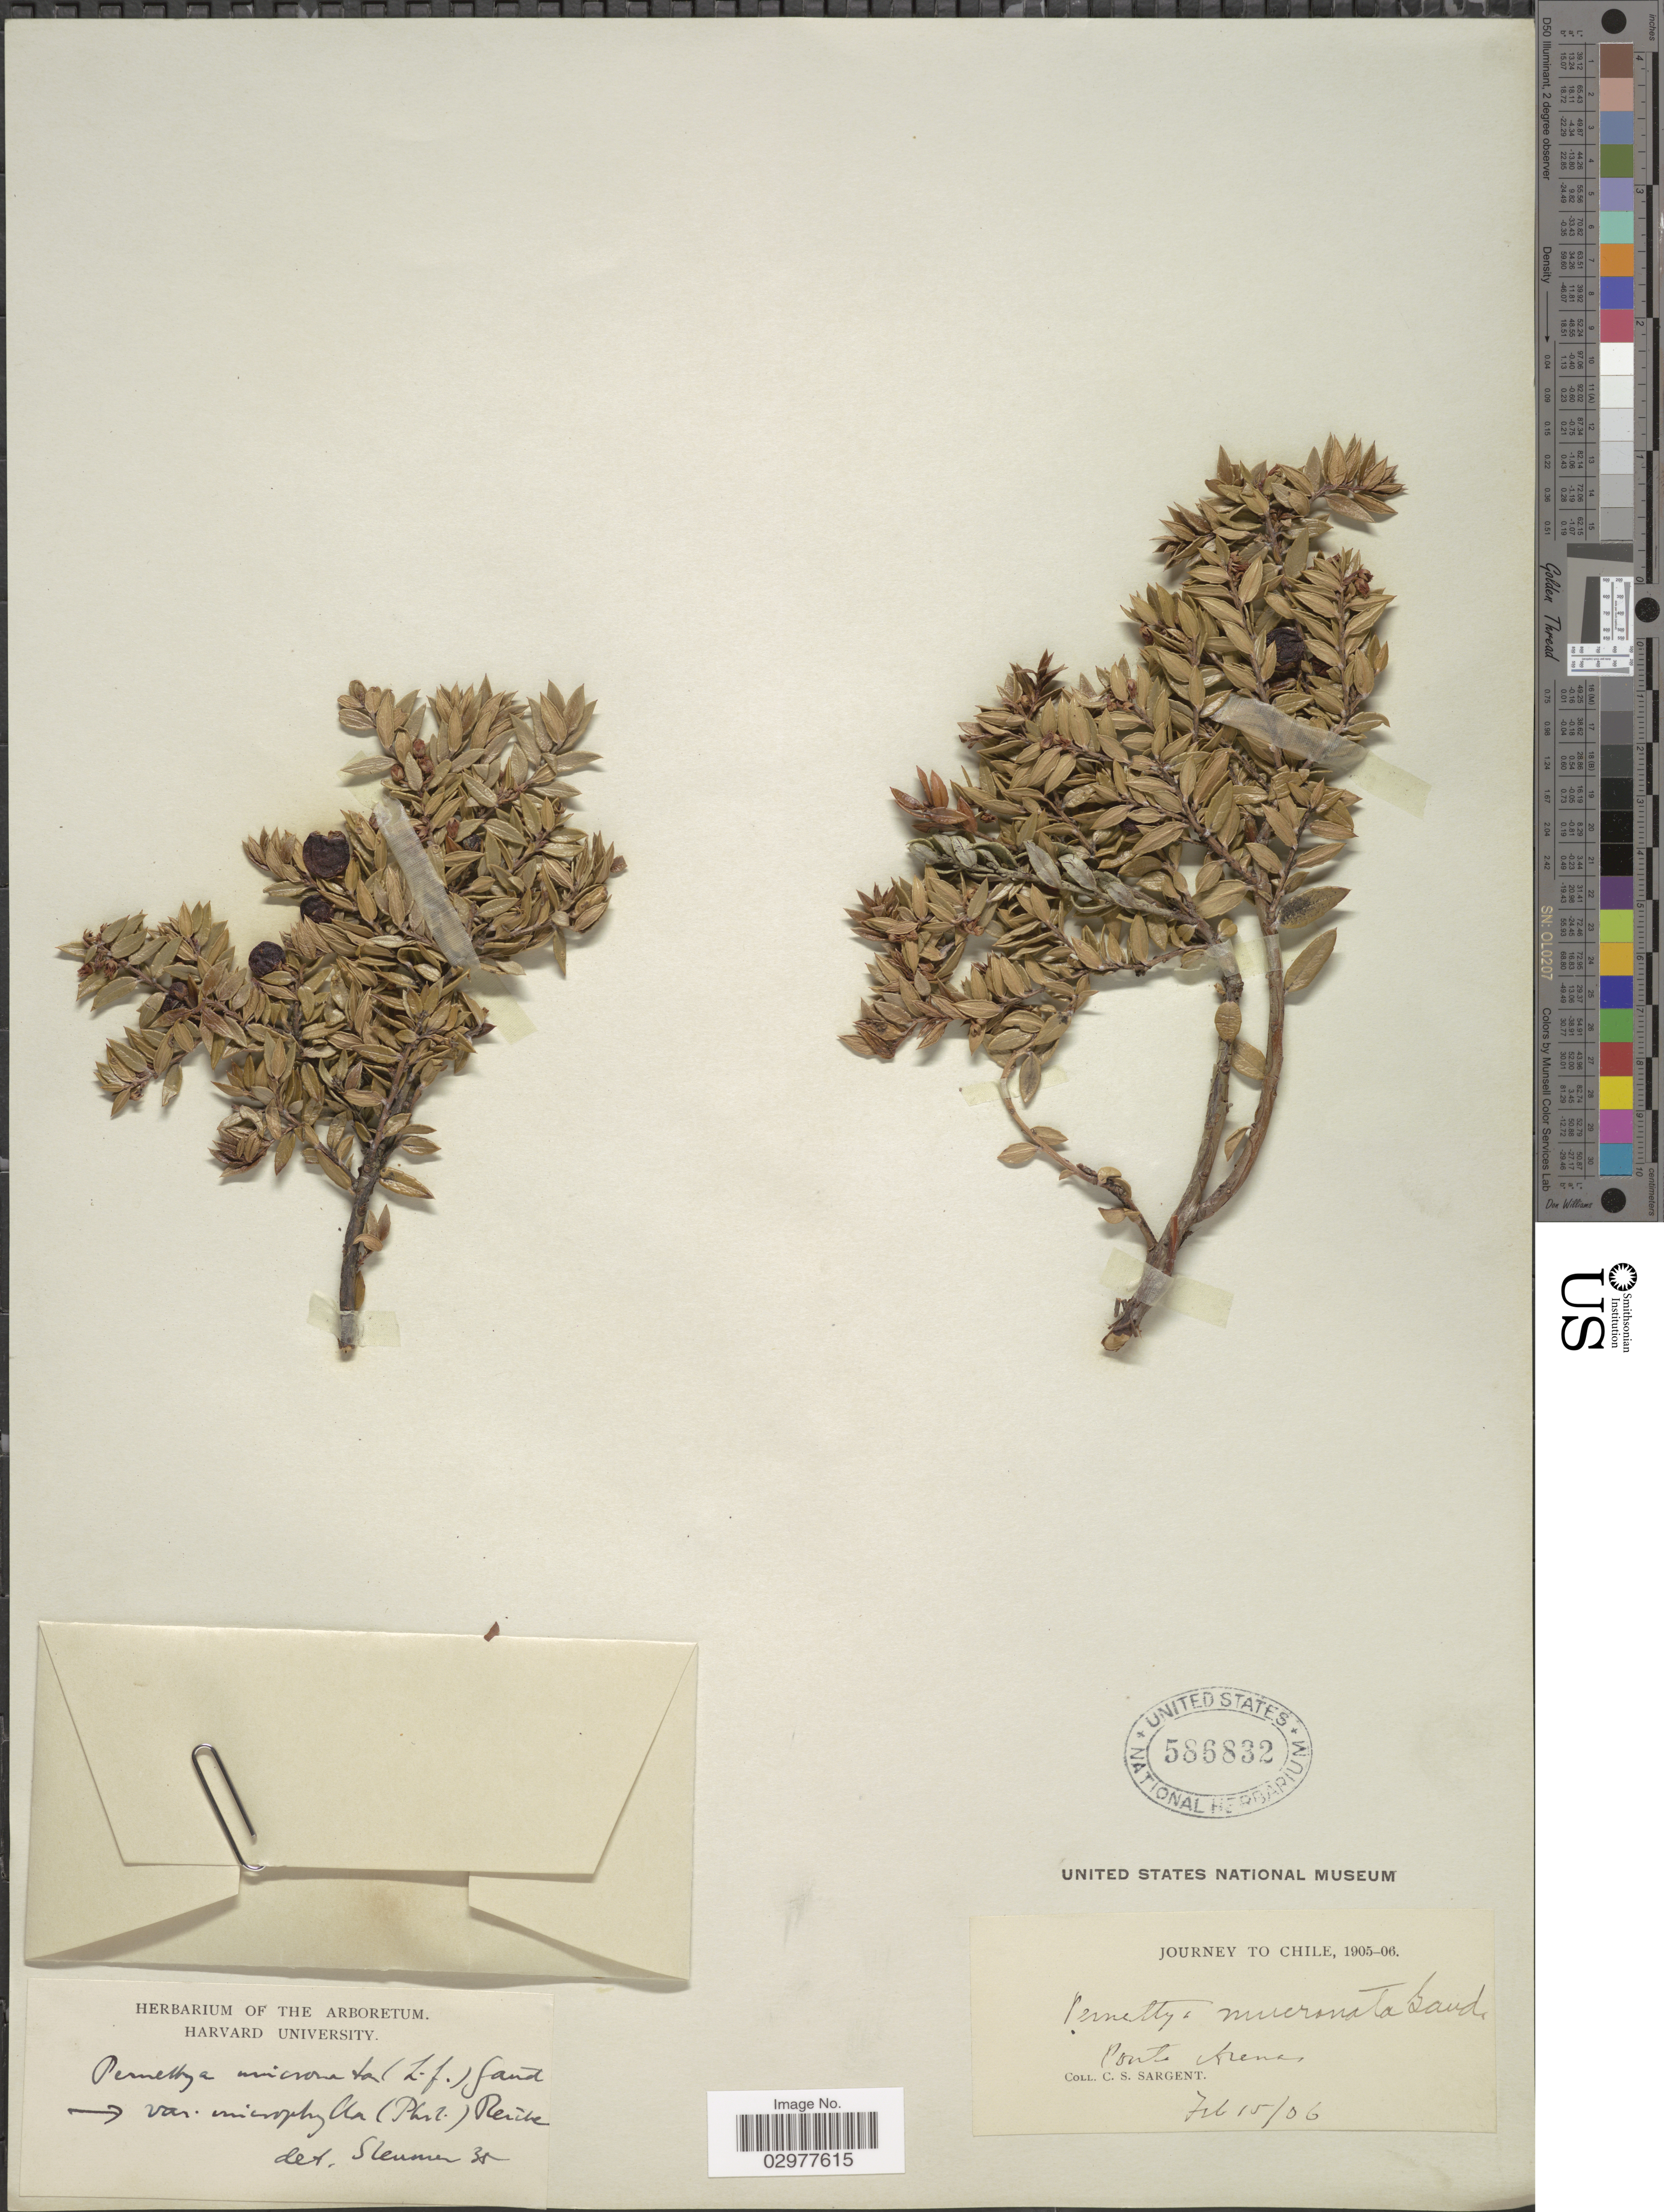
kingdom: Plantae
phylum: Tracheophyta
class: Magnoliopsida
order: Ericales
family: Ericaceae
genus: Pernettya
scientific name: Pernettya mucronata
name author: (L. f.) Gaudich. ex A. Spreng.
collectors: C. S. Sargent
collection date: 1906-02-15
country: Chile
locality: Punta Arenas.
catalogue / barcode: US 586832